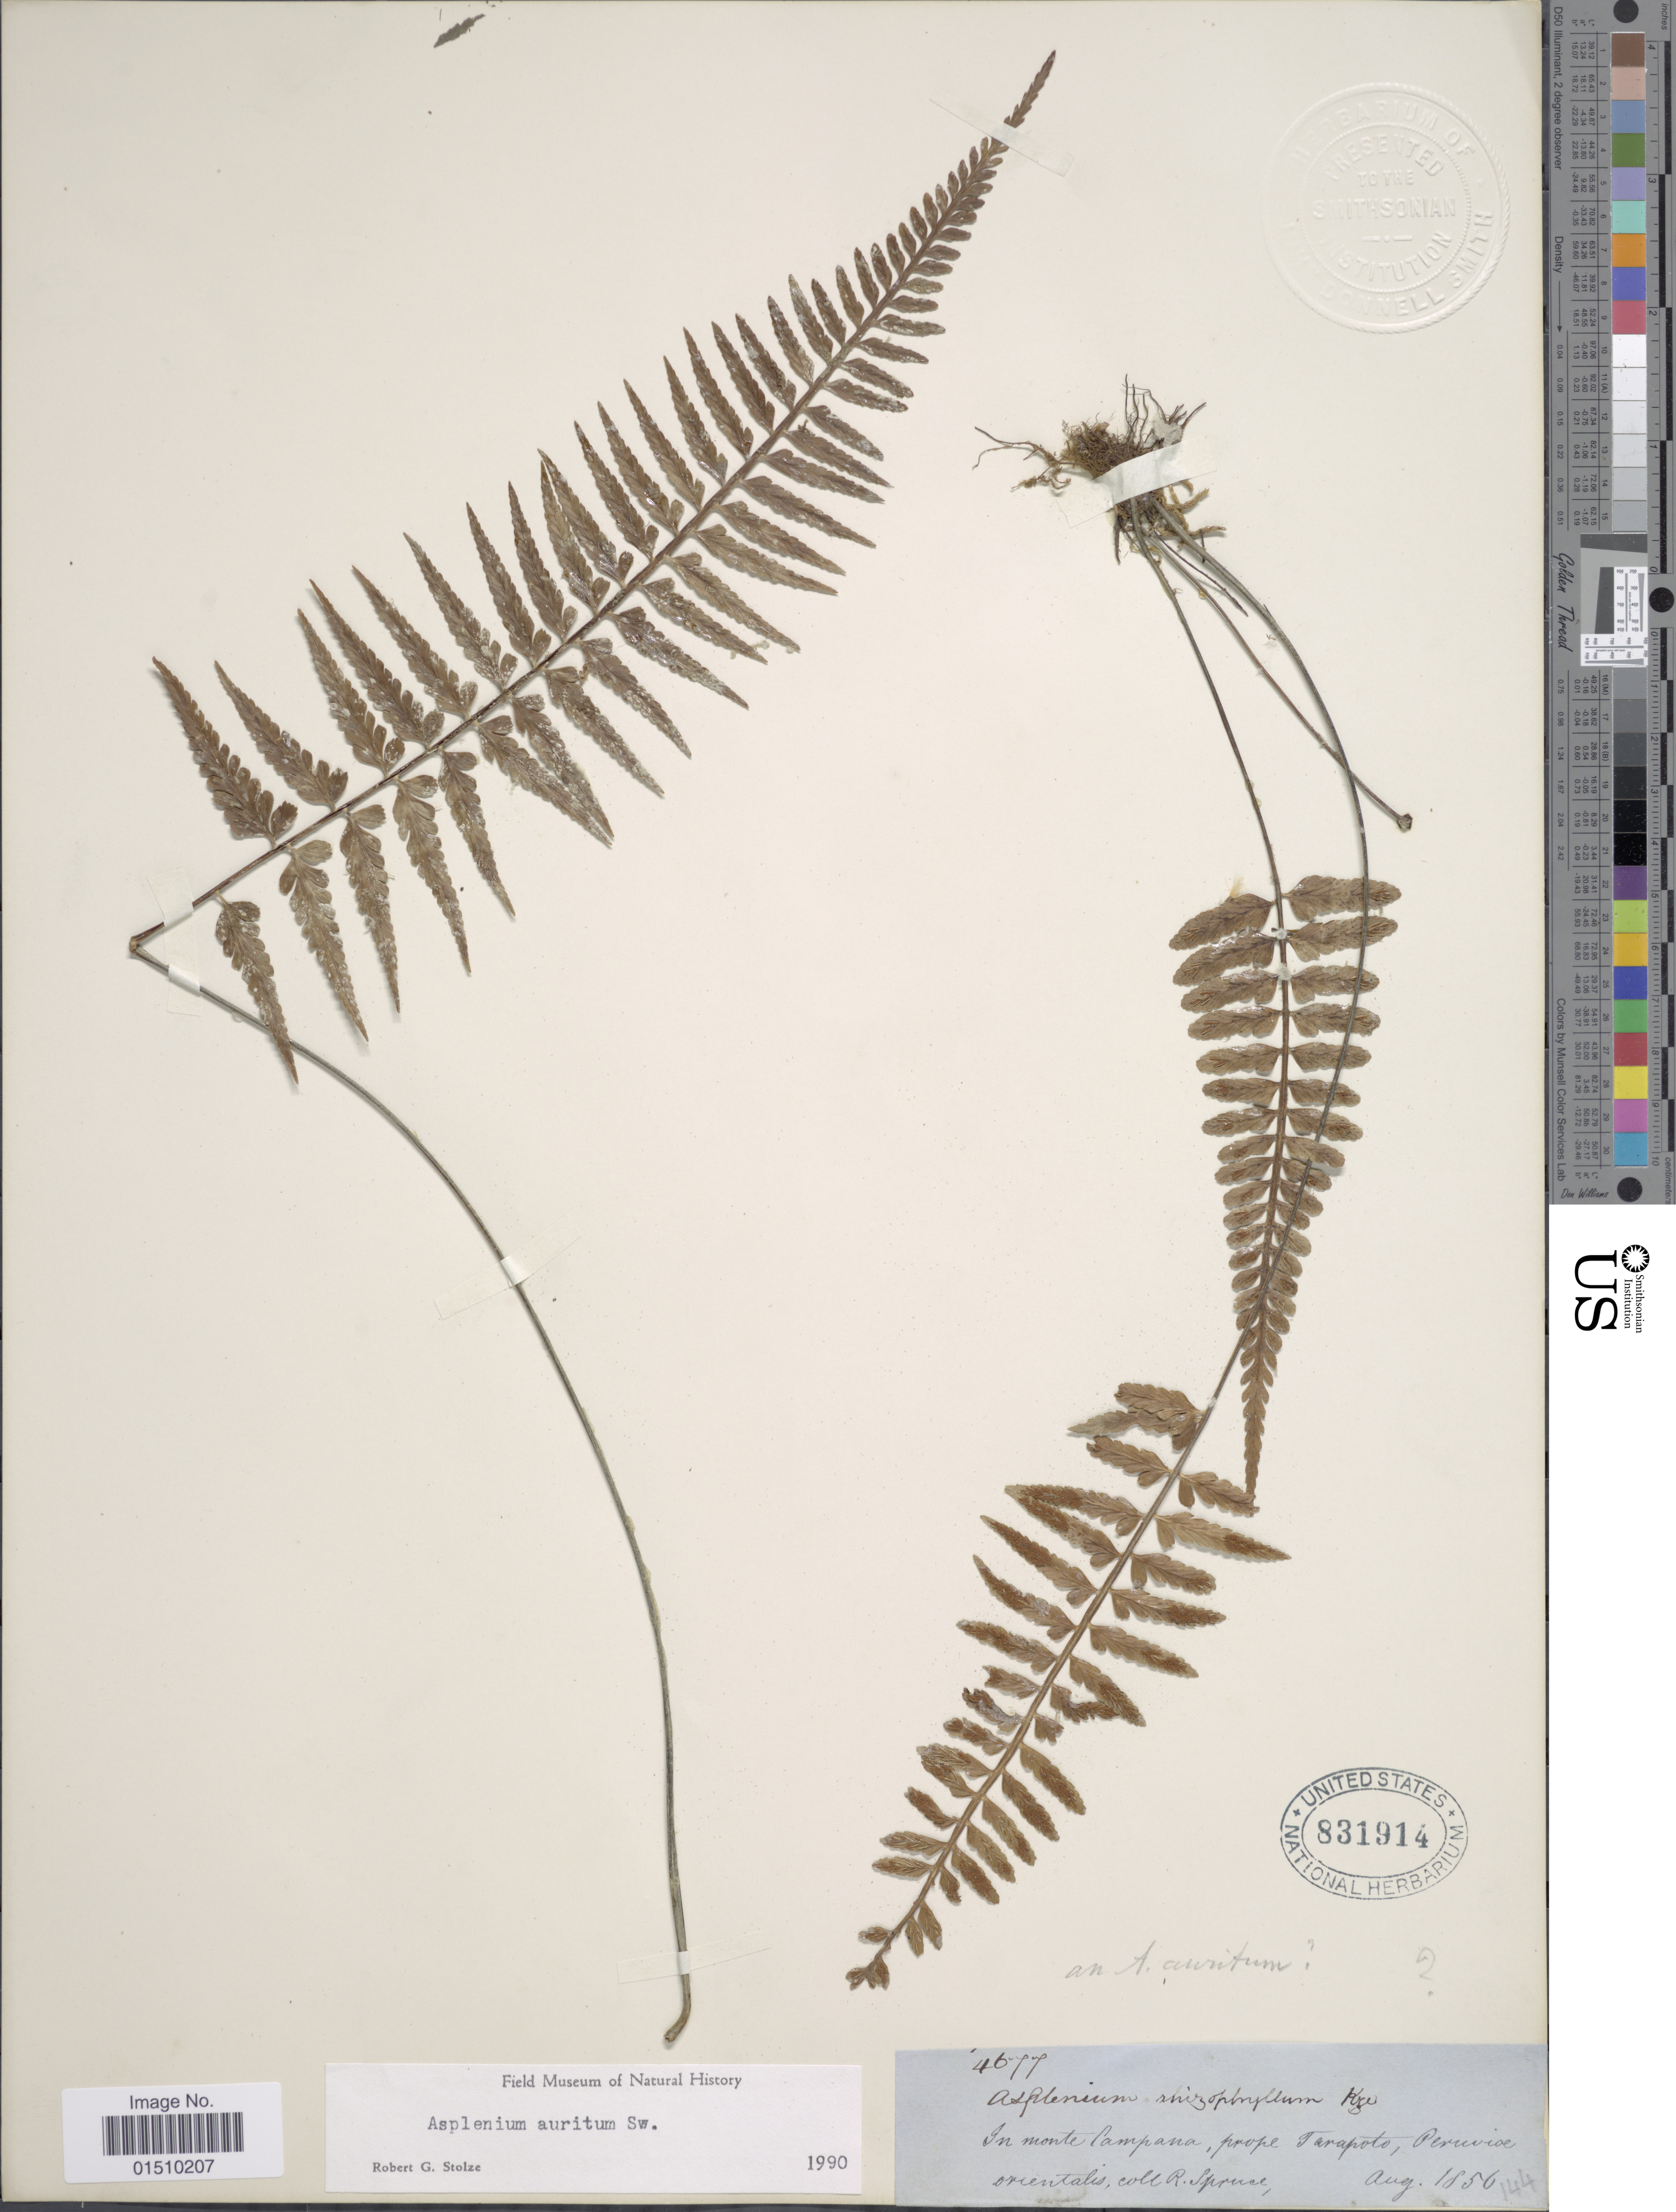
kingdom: Plantae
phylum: Tracheophyta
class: Polypodiopsida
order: Polypodiales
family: Aspleniaceae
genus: Asplenium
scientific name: Asplenium auritum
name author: Sw.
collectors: R. Spruce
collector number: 4677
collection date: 1856-08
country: Peru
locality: In monte Campana, prope Tarapoto, Peruviae orientalis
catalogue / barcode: US 831914